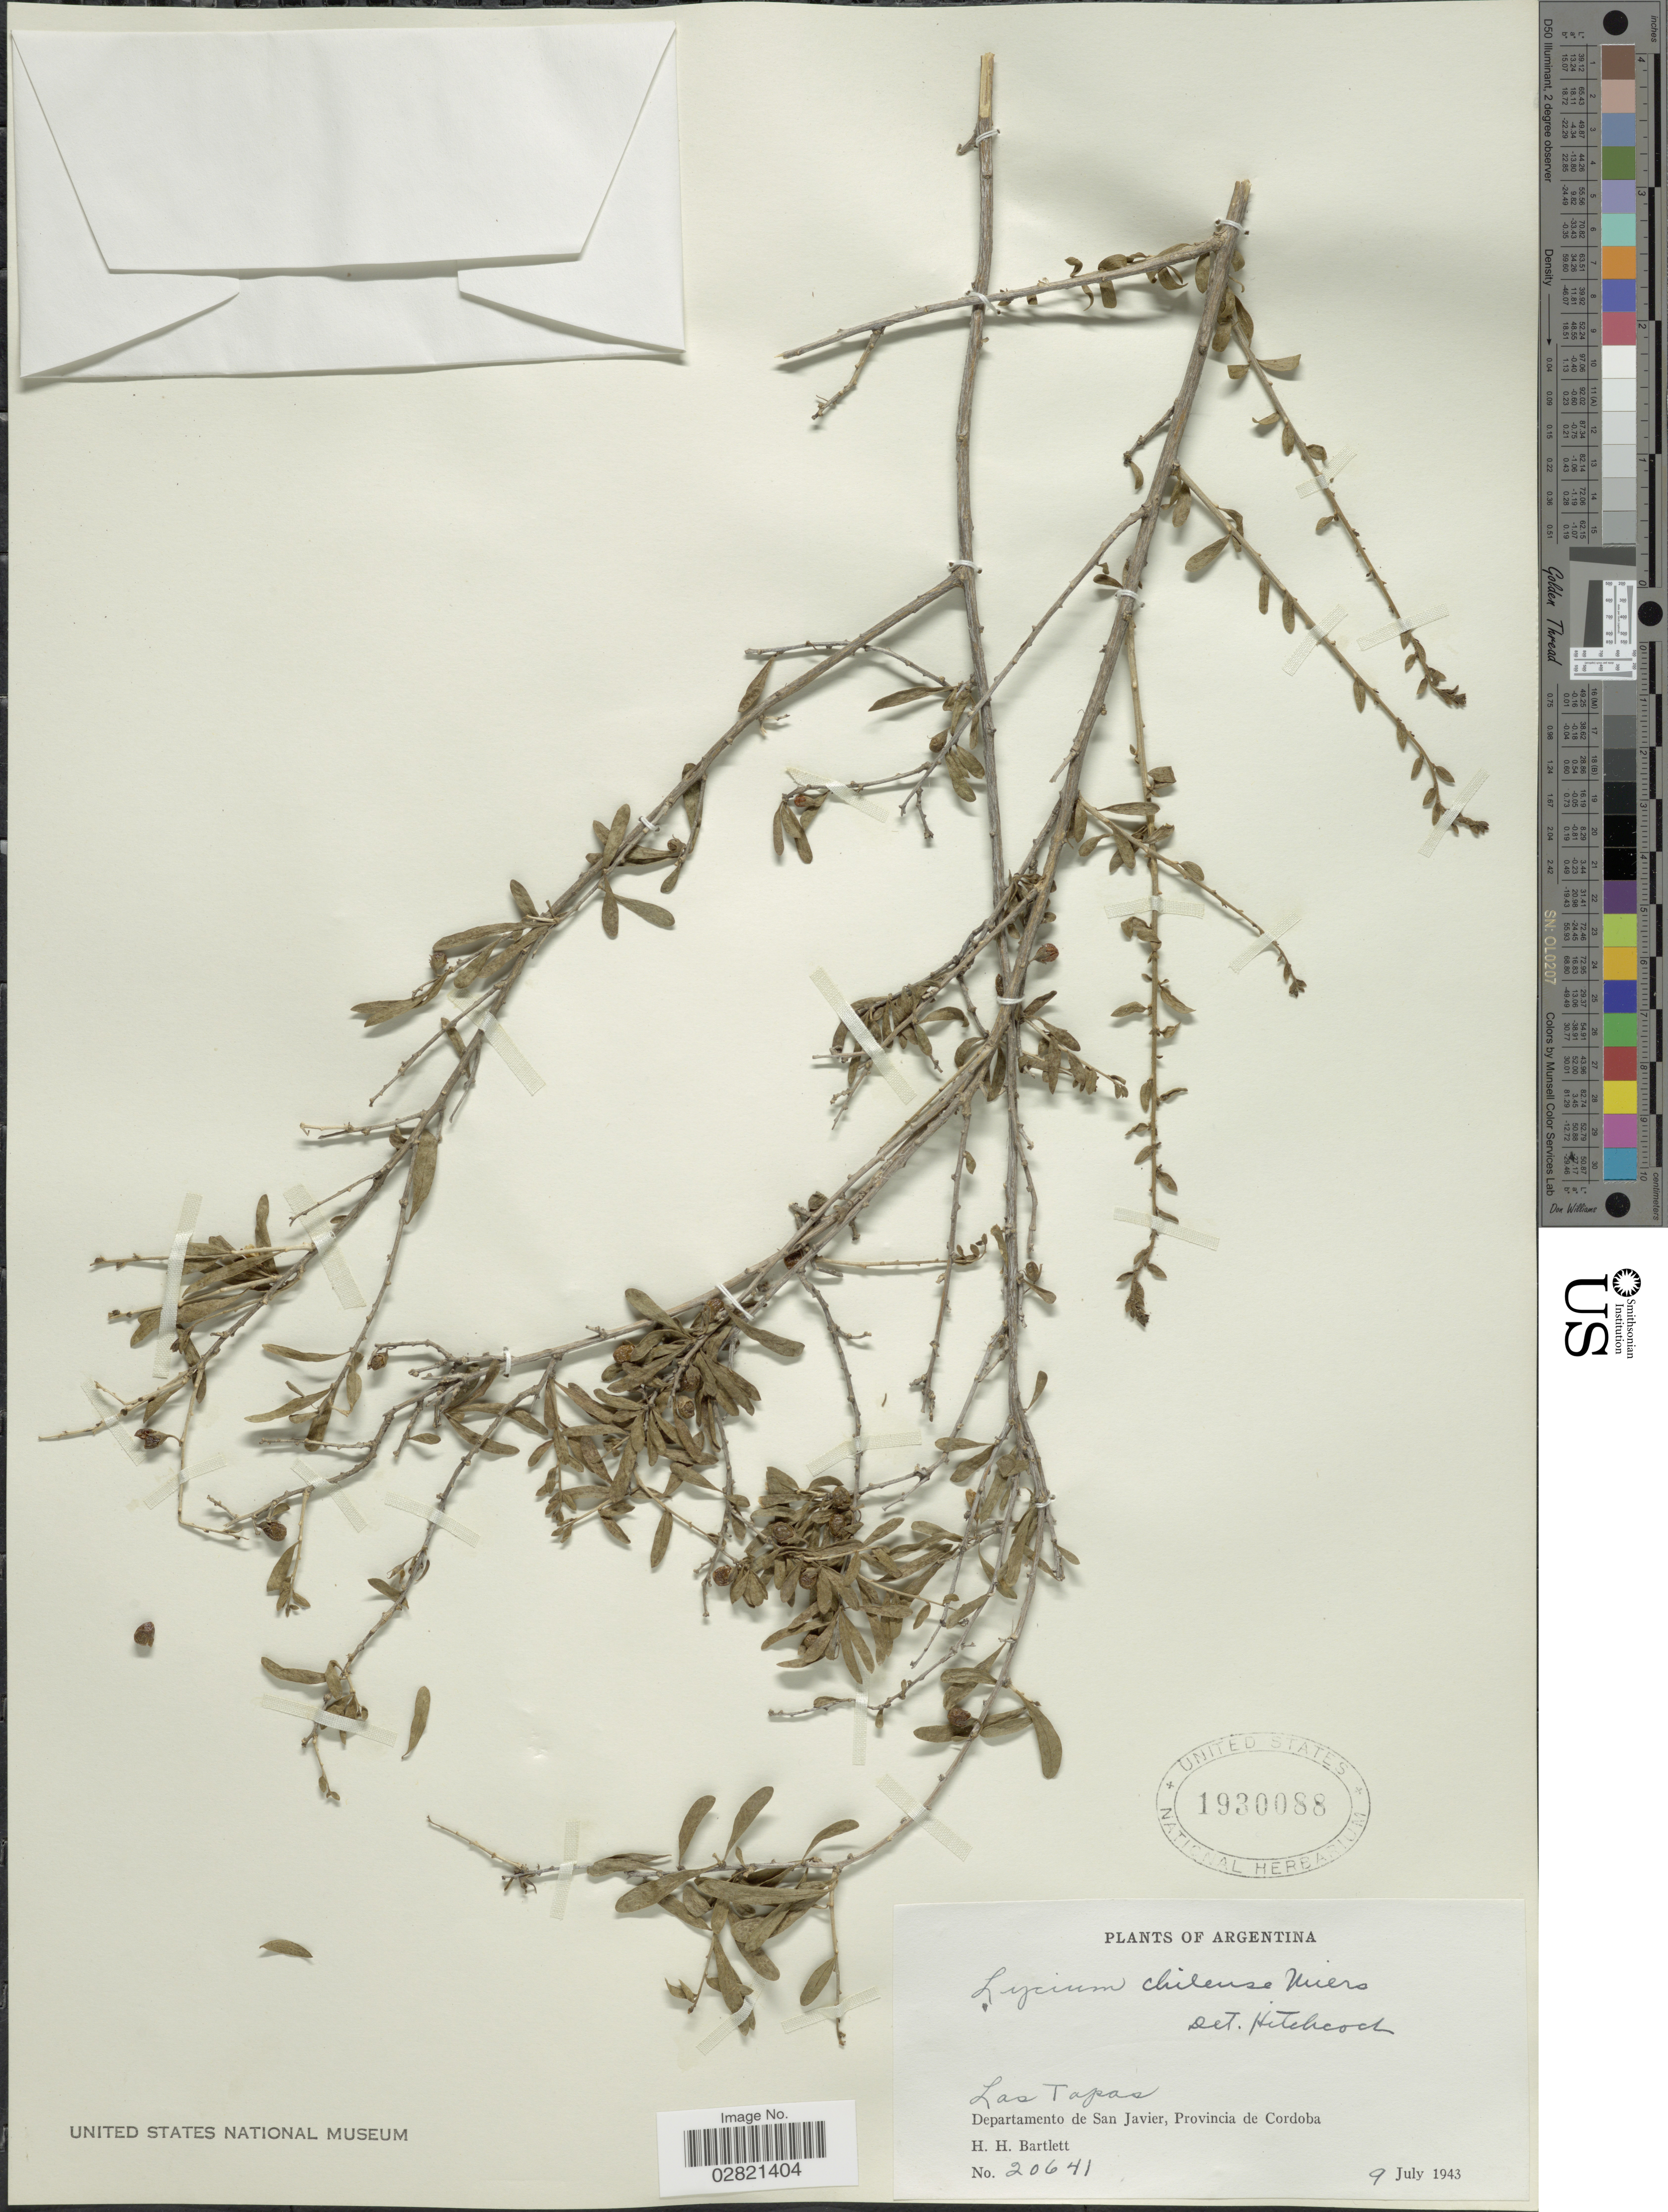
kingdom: Plantae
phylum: Tracheophyta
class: Magnoliopsida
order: Solanales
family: Solanaceae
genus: Lycium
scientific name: Lycium chilense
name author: Bertero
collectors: H. H. Bartlett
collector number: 20641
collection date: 1943-07-09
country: Argentina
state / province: Cordoba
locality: Las Tapas. Departamento de San Javier, Provincia de Cordoba.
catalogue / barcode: US 1930088